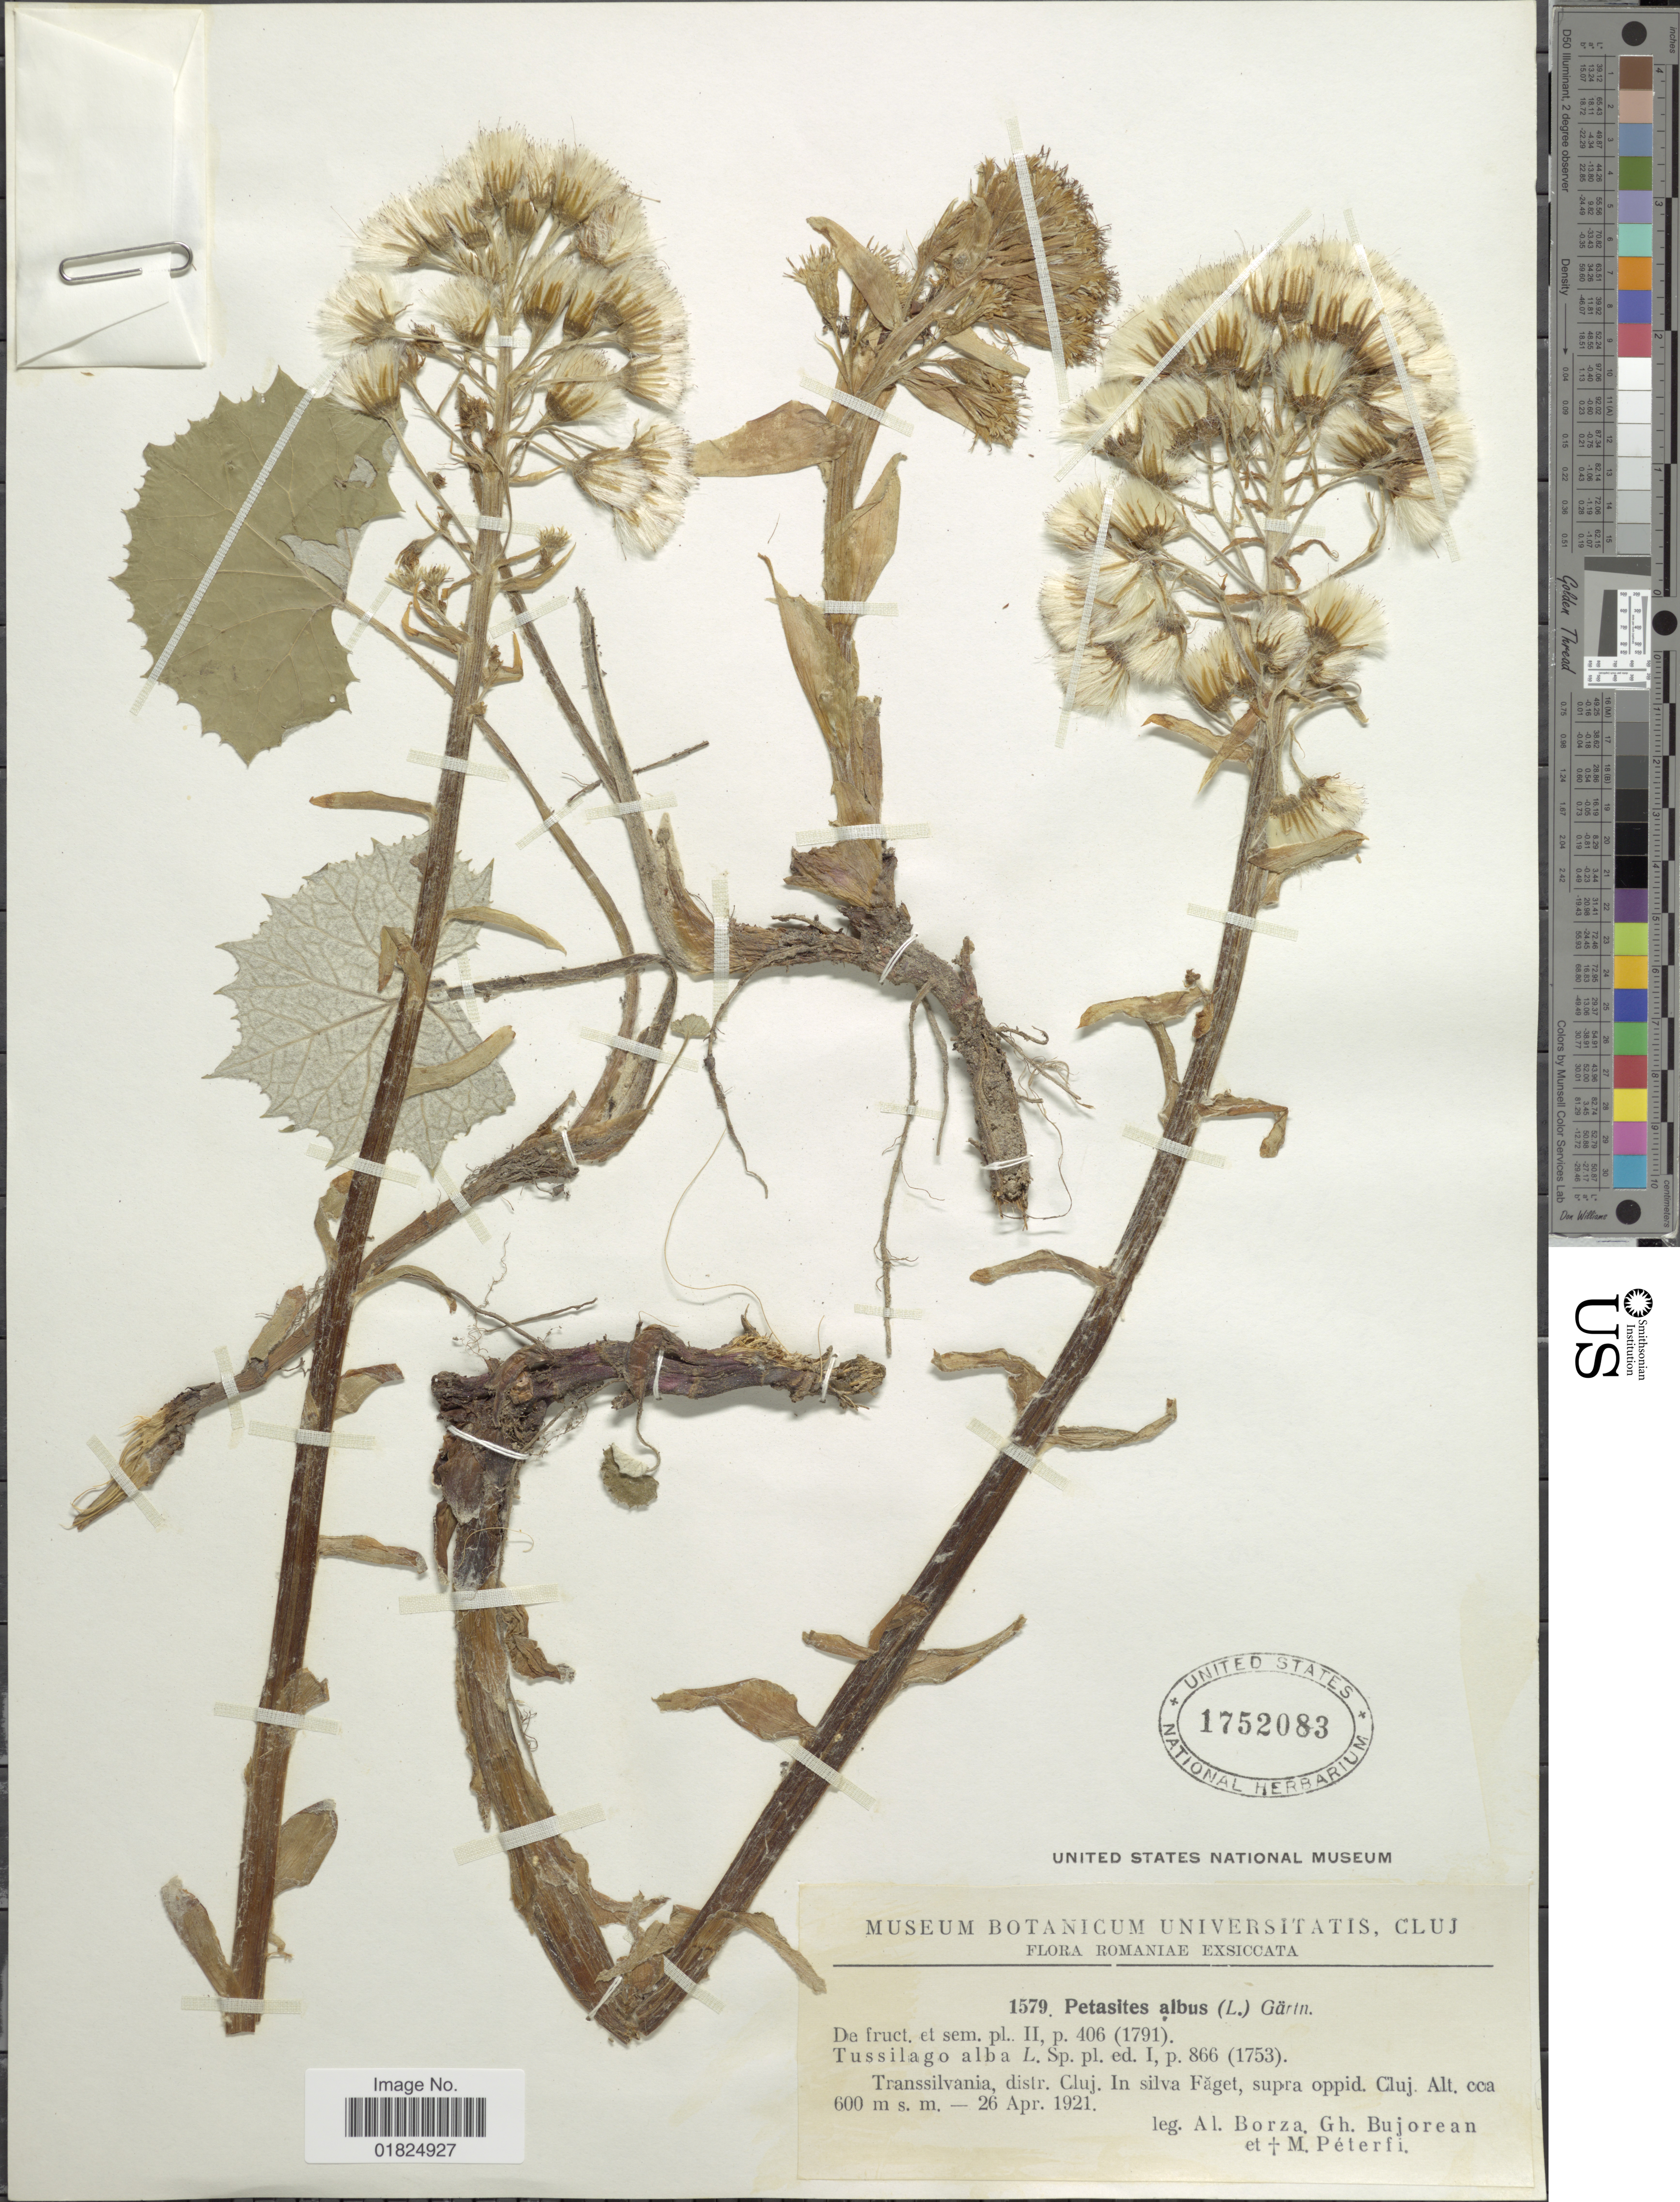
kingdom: Plantae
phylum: Tracheophyta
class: Magnoliopsida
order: Asterales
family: Asteraceae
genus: Petasites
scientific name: Petasites albus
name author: (L.) Gaertn.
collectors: A. Borza, G. Bujorean & M. Péterfi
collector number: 1579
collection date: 1921-04-26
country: Romania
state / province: Cluj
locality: Transsilvania, distr. Cluj. In silva Faget, supra oppid. Cluj.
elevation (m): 600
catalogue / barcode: US 1752083